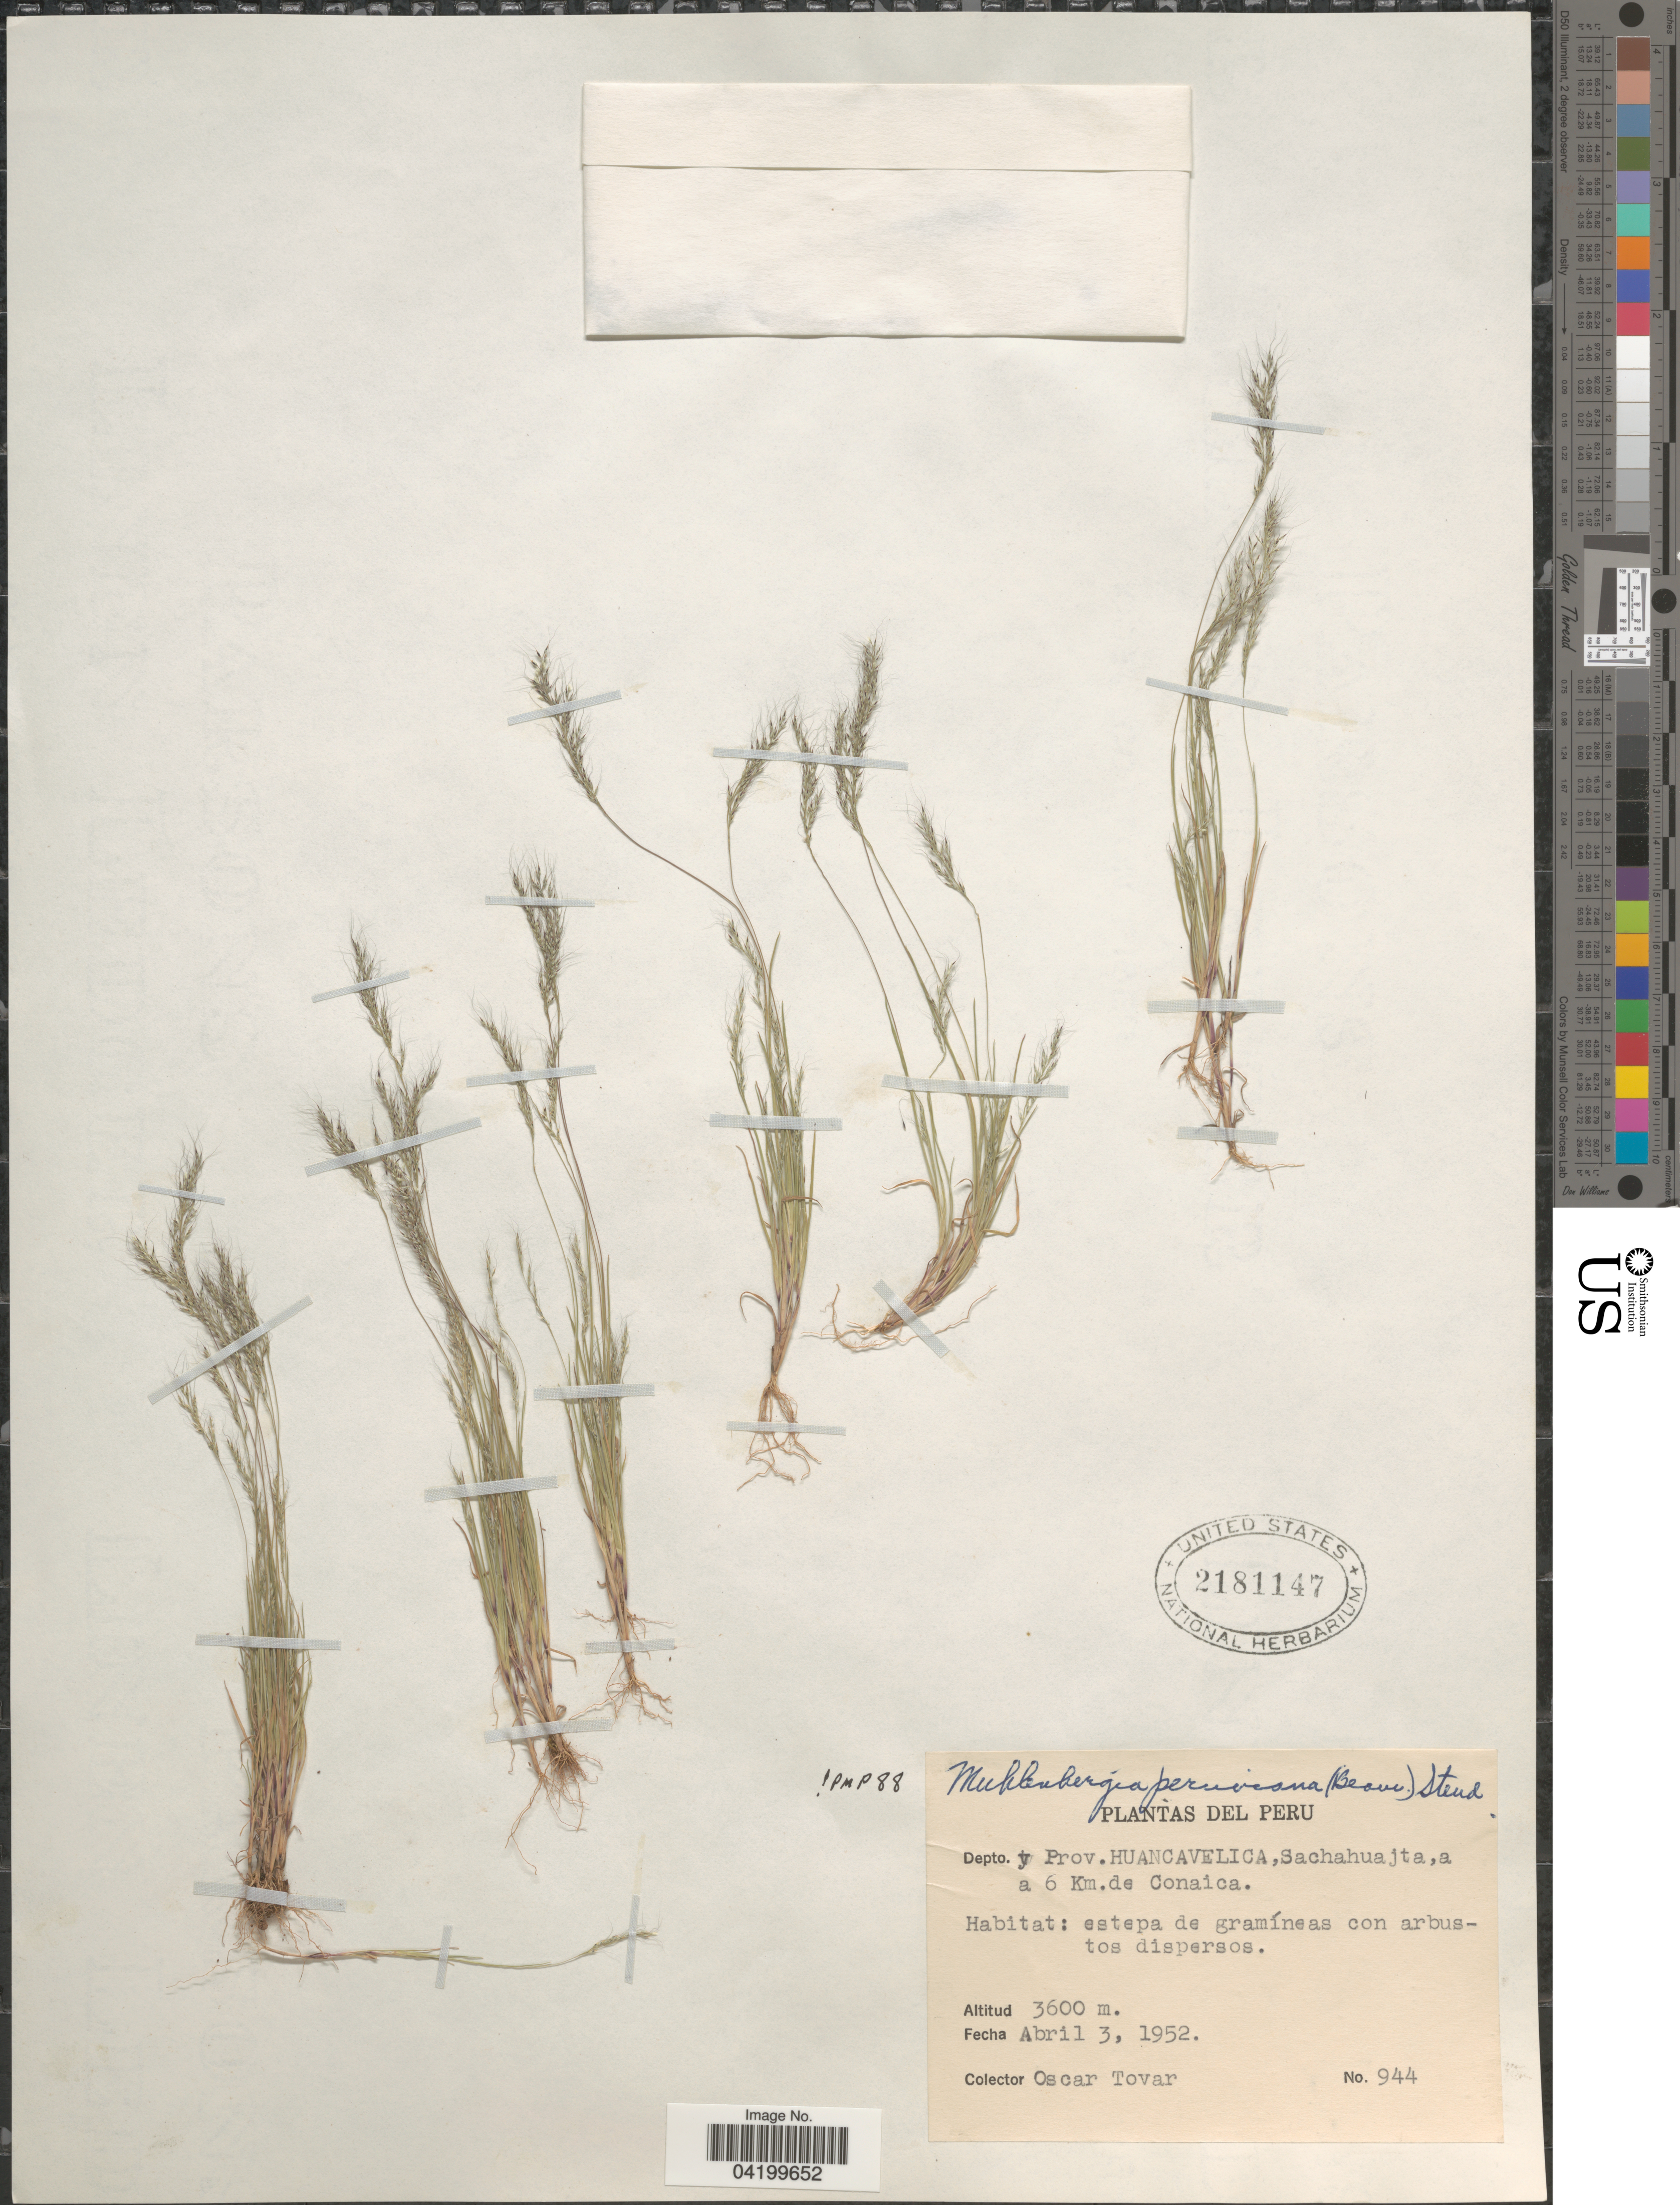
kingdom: Plantae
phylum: Tracheophyta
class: Liliopsida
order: Poales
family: Poaceae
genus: Muhlenbergia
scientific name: Muhlenbergia peruviana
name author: (P. Beauv.) Steud.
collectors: Ó. Tovar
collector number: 944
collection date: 1952-04-03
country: Peru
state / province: Huancavelica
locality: Depto. y Prov. Huancavelica, Sachahuajta, a 6 Km. de Conaica.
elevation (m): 3600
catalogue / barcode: US 2181147